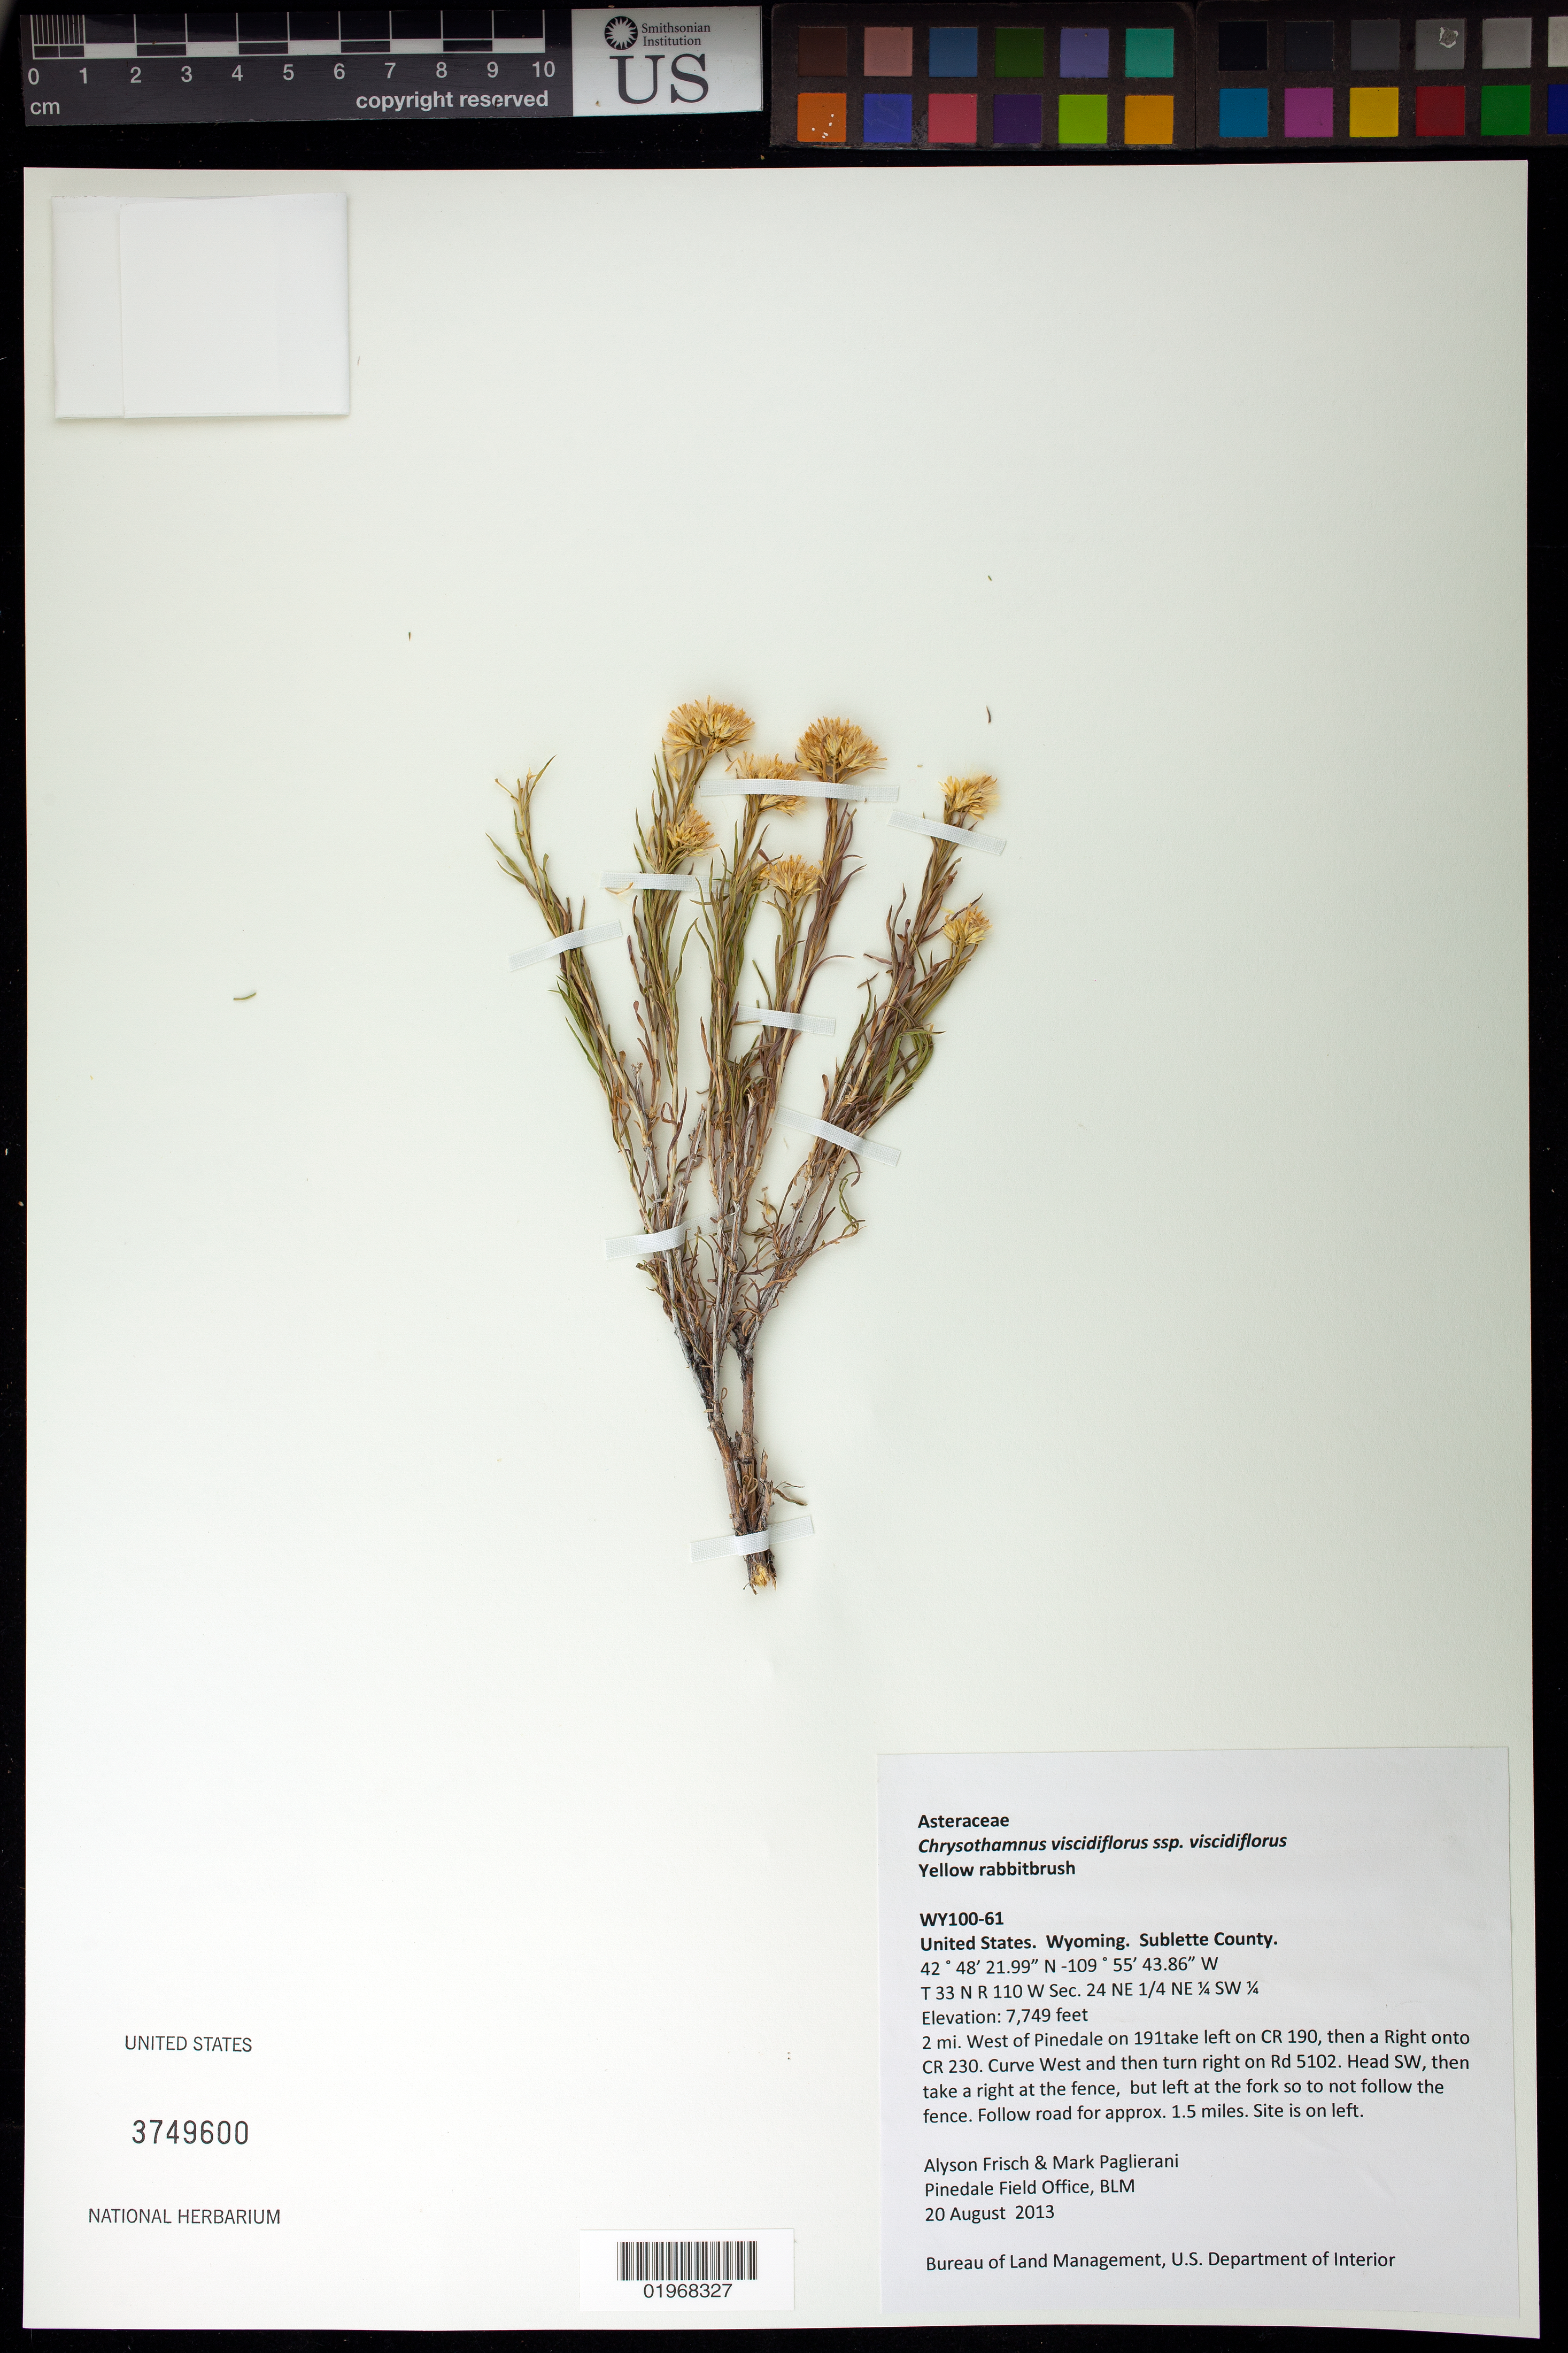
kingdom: Plantae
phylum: Tracheophyta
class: Magnoliopsida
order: Asterales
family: Asteraceae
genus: Chrysothamnus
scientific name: Chrysothamnus viscidiflorus var. viscidiflorus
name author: (Hook.) Nutt.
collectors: A. Frisch & M. Paglierani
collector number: WY100-61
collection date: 2013-08-20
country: United States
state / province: Wyoming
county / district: Sublette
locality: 2 mi. W of Pinedale on 191, left on CR 190, right on CR 230, right on Rd 5102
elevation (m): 2362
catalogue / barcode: US 3749600